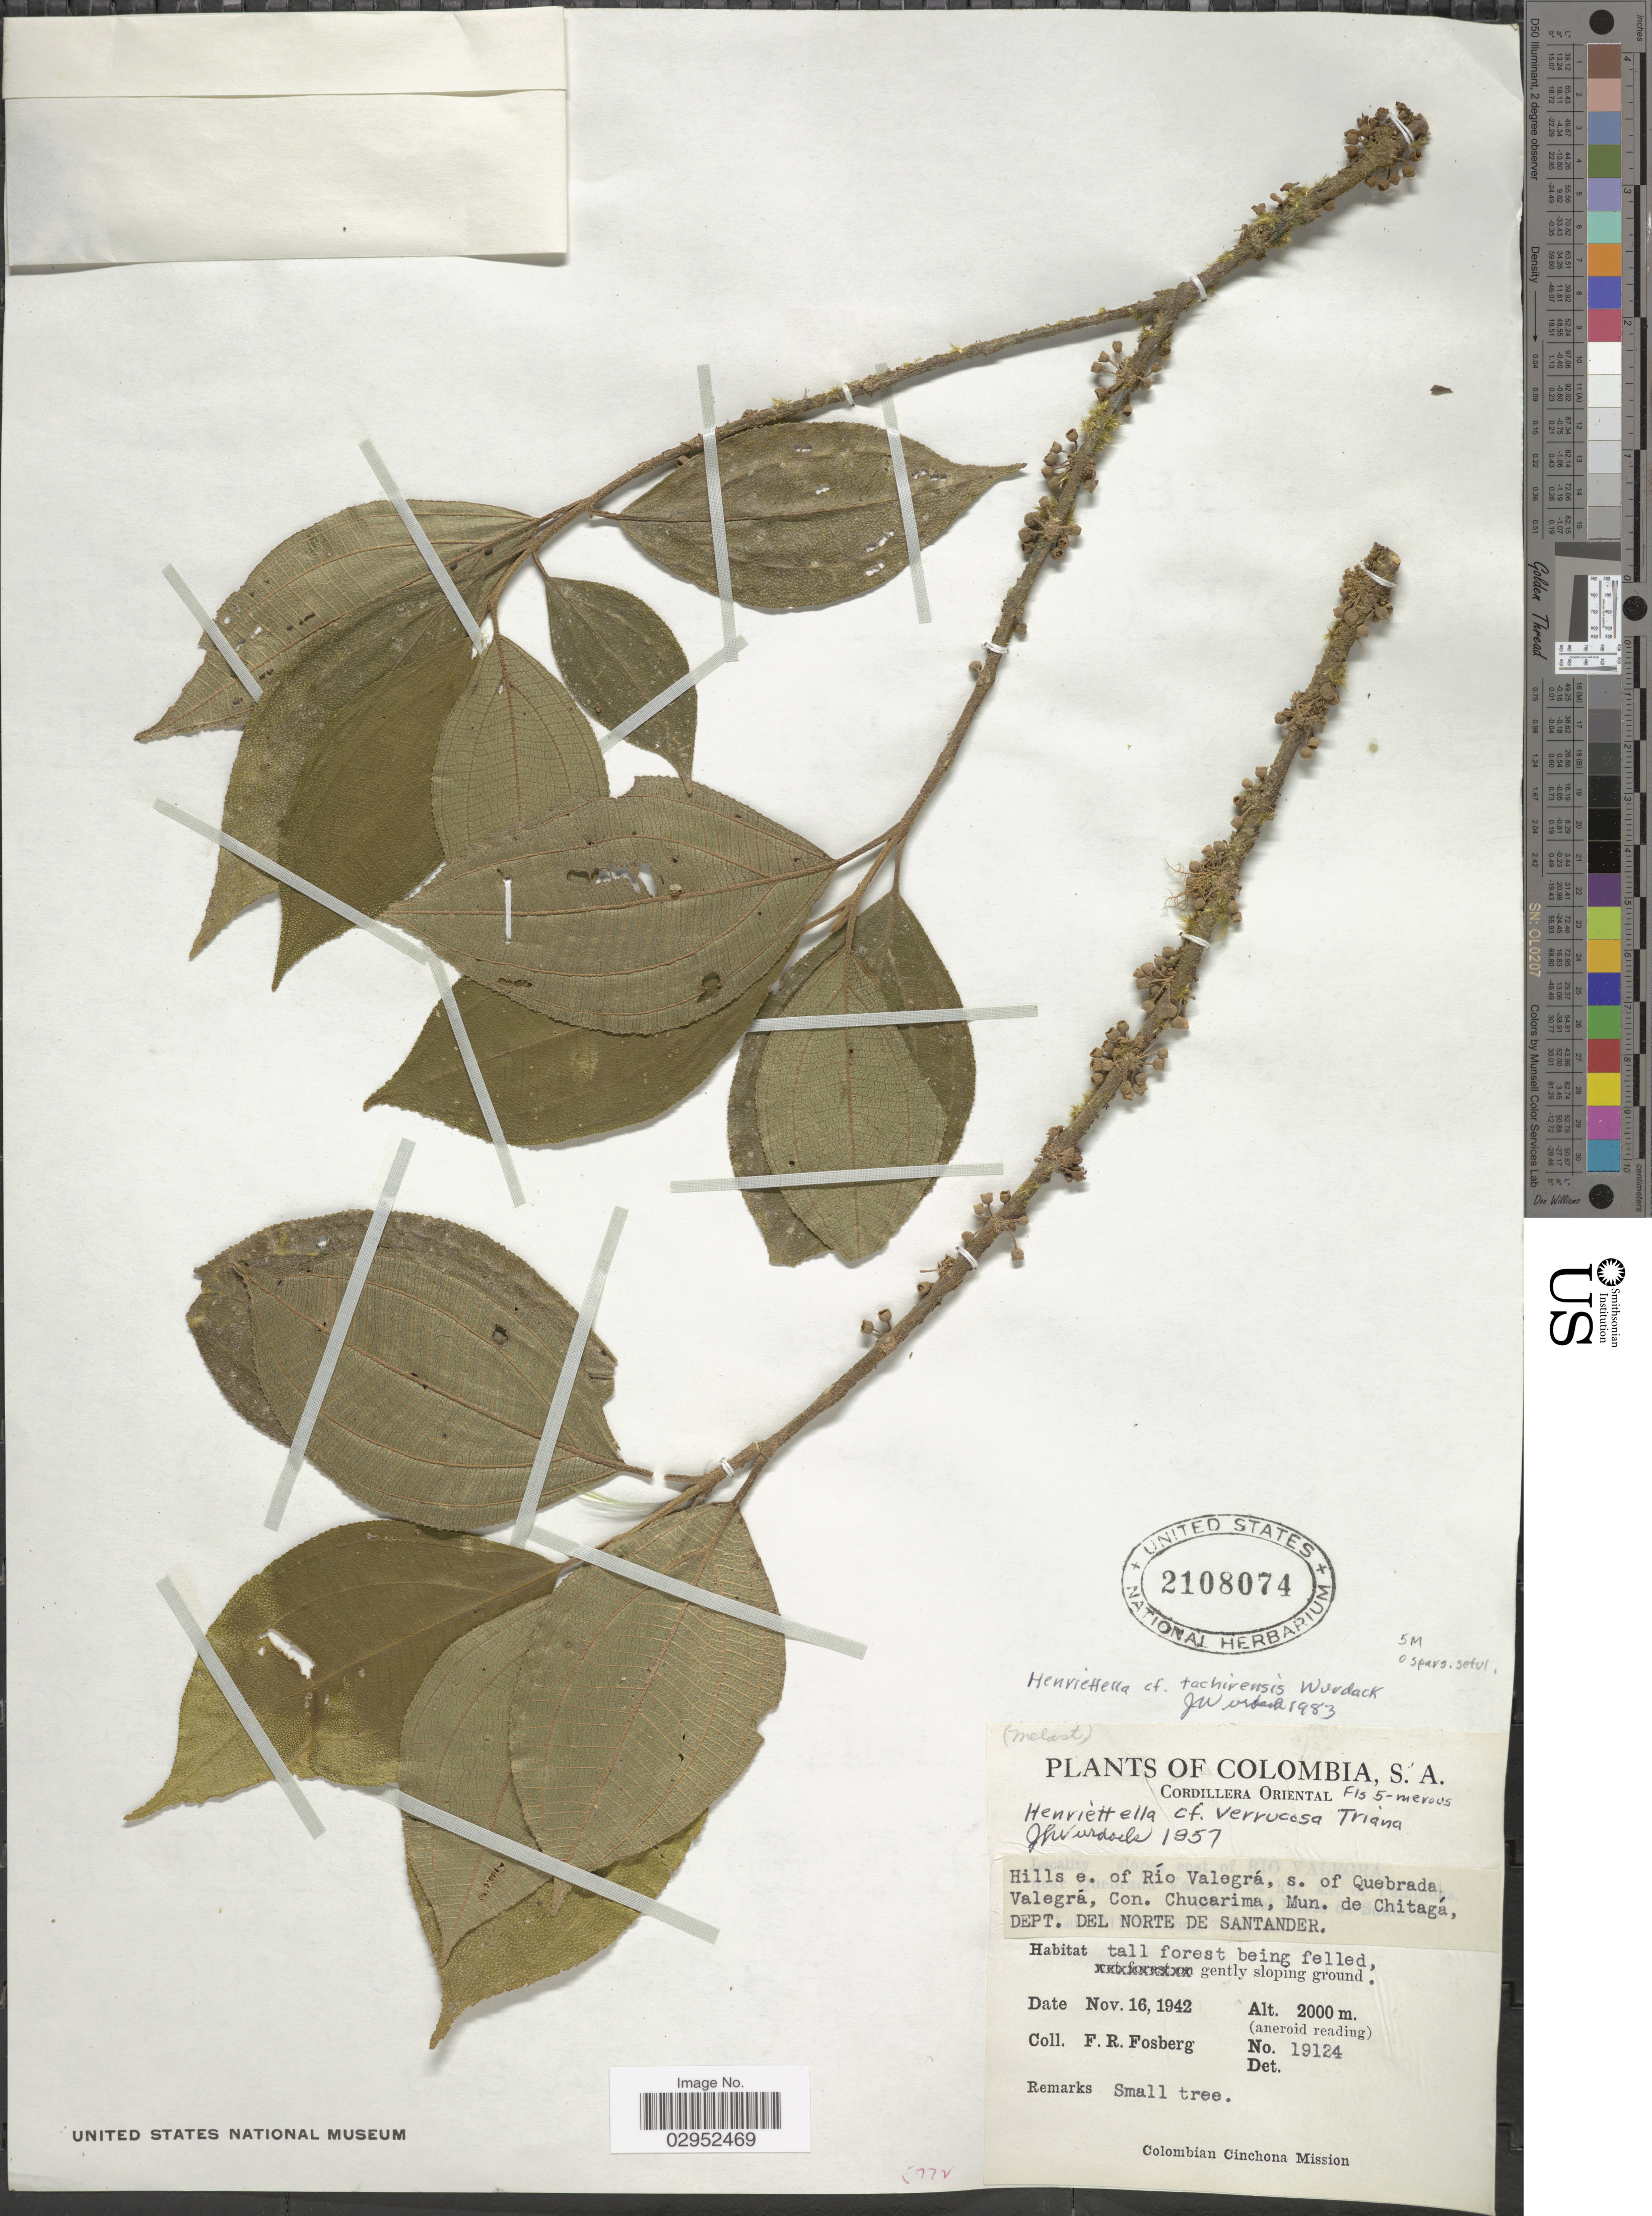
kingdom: Plantae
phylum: Tracheophyta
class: Magnoliopsida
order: Myrtales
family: Melastomataceae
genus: Henriettea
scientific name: Henriettea tachirensis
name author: (Wurdack) Penneys et al.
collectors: F. R. Fosberg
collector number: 19124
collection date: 1942-11-16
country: Colombia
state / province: Norte de Santander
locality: Cordillera Oriental, Hills e. of Río Valegrá, s. of Quebrada Valegrá, Con. Chucarim, Mun. de Chitagá. Dept. del Norte de Santander.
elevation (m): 2000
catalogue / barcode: US 2108074